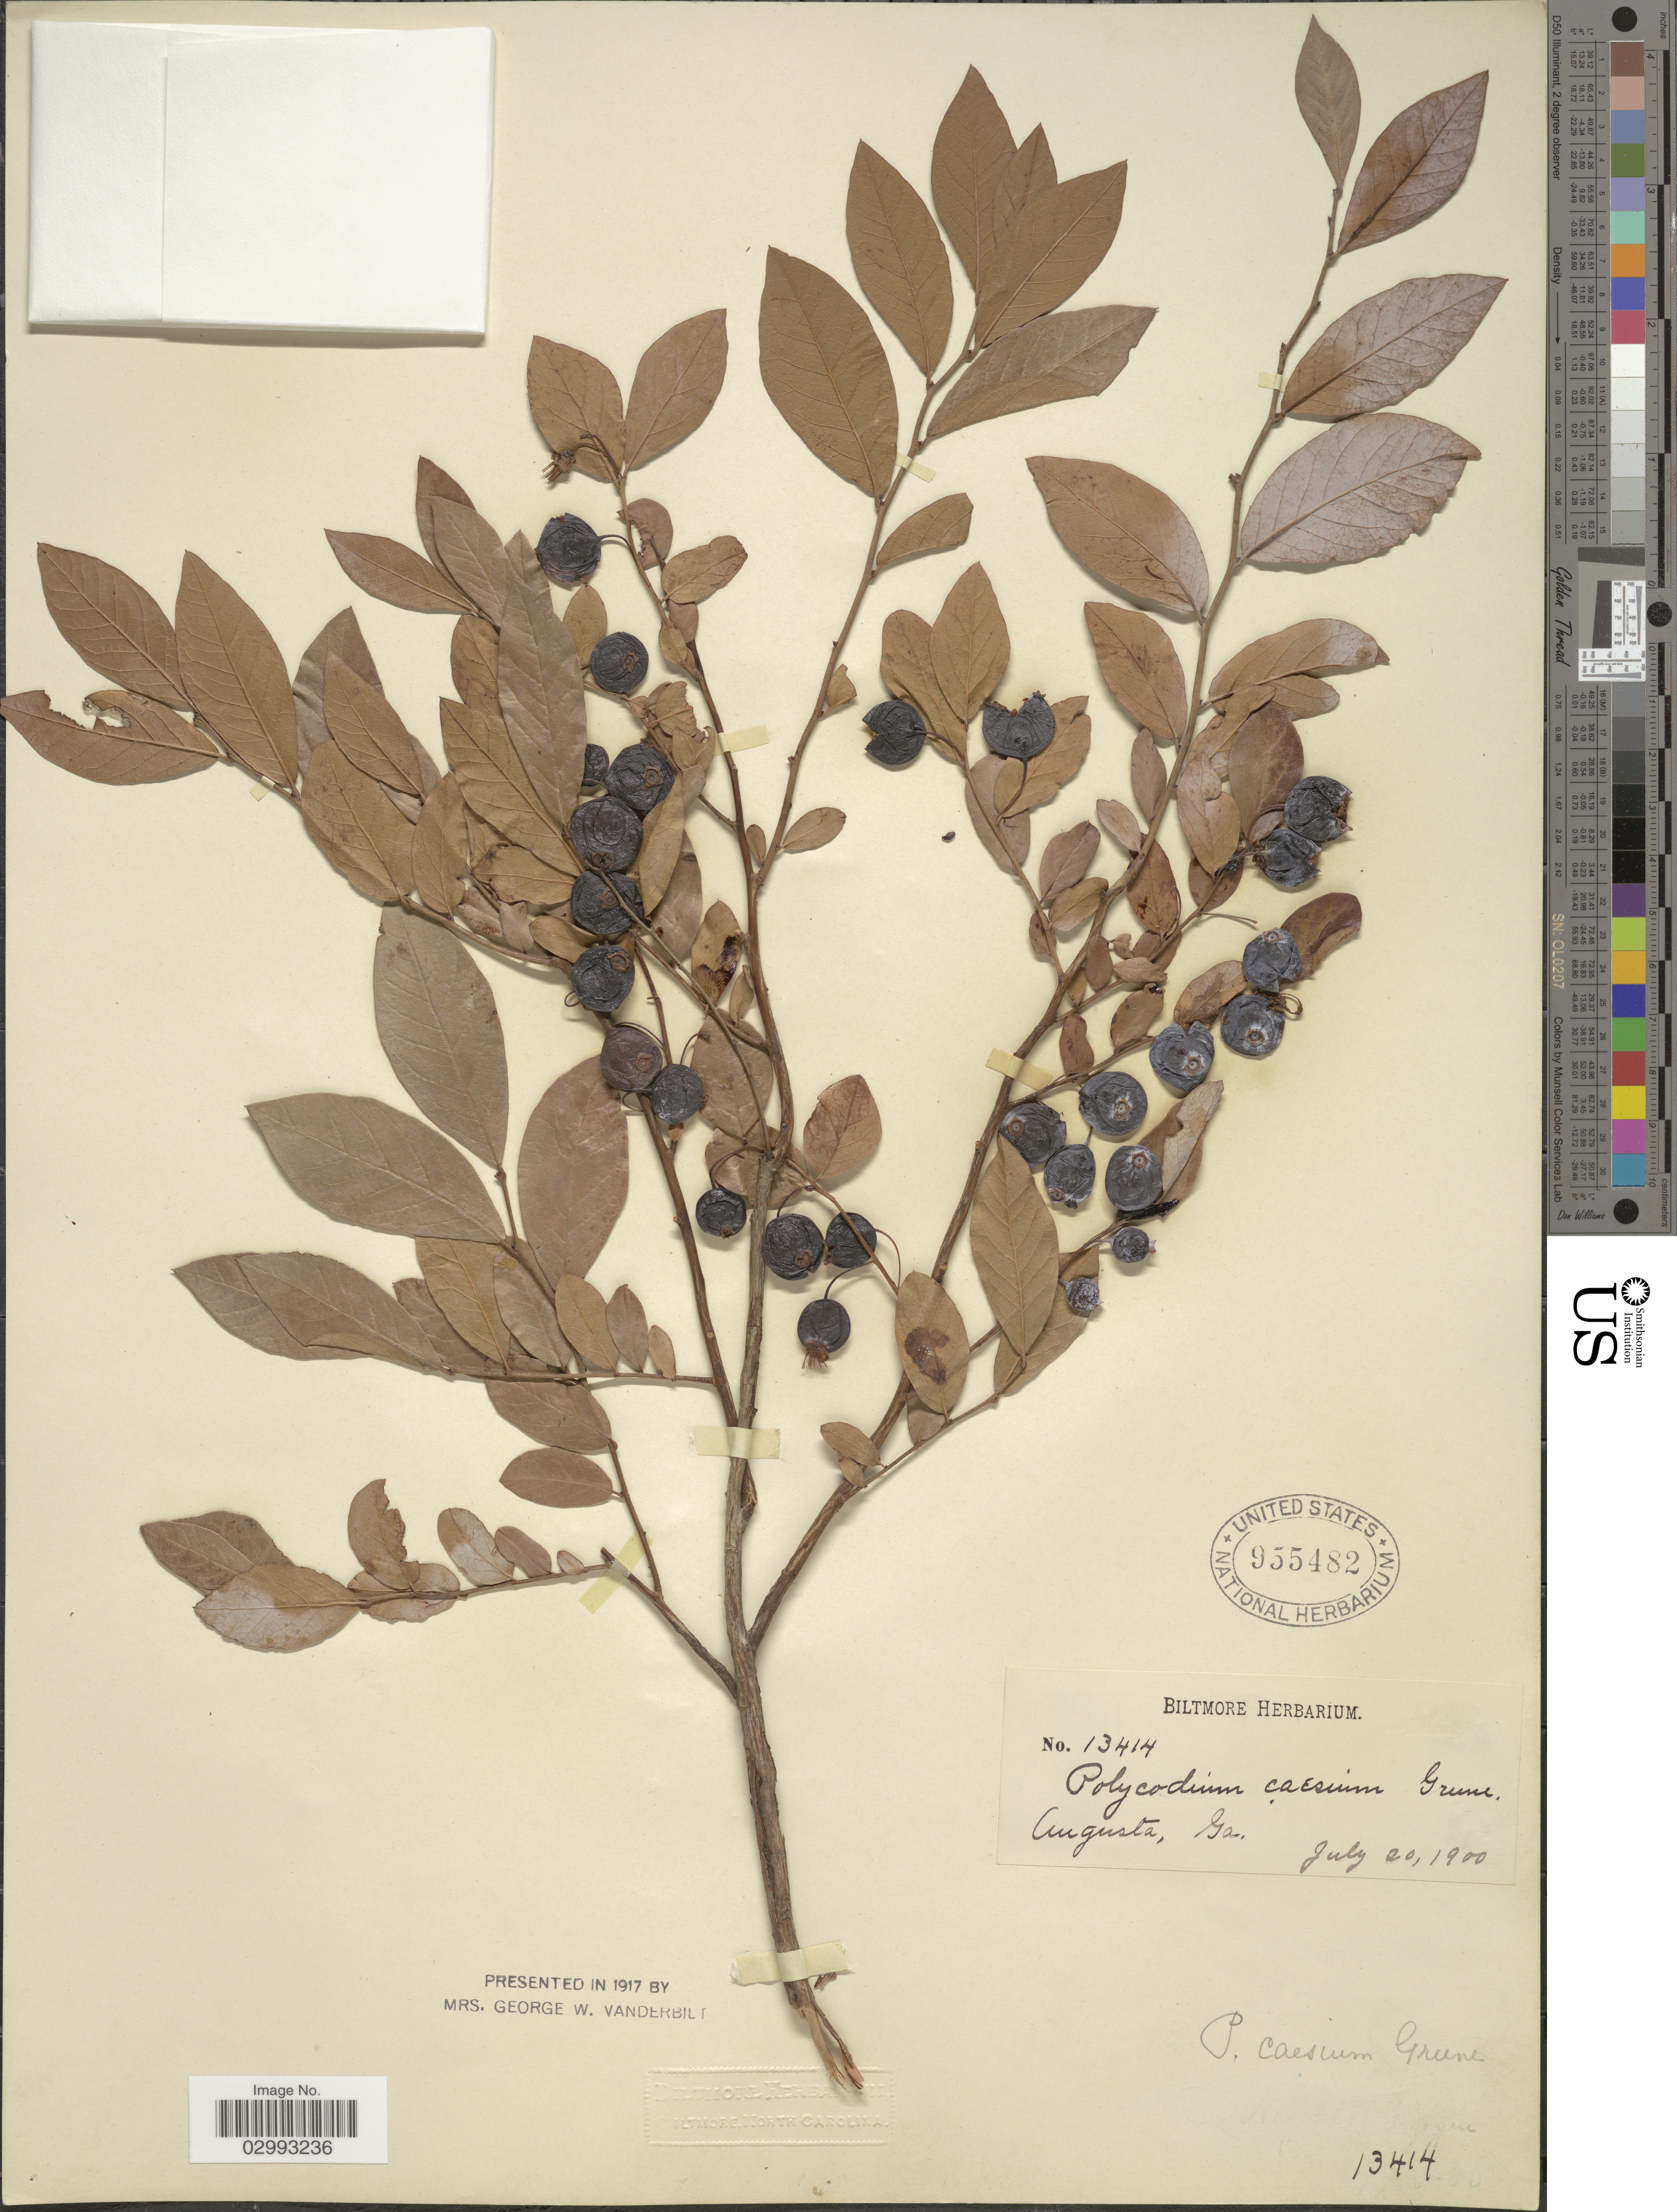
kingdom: Plantae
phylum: Tracheophyta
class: Magnoliopsida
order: Ericales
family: Ericaceae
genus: Polycodium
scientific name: Polycodium revolutum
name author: (Greene) Greene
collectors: ex herb. Biltmore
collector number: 13414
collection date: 1900-07-20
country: United States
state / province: Georgia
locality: Augusta.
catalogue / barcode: US 955482